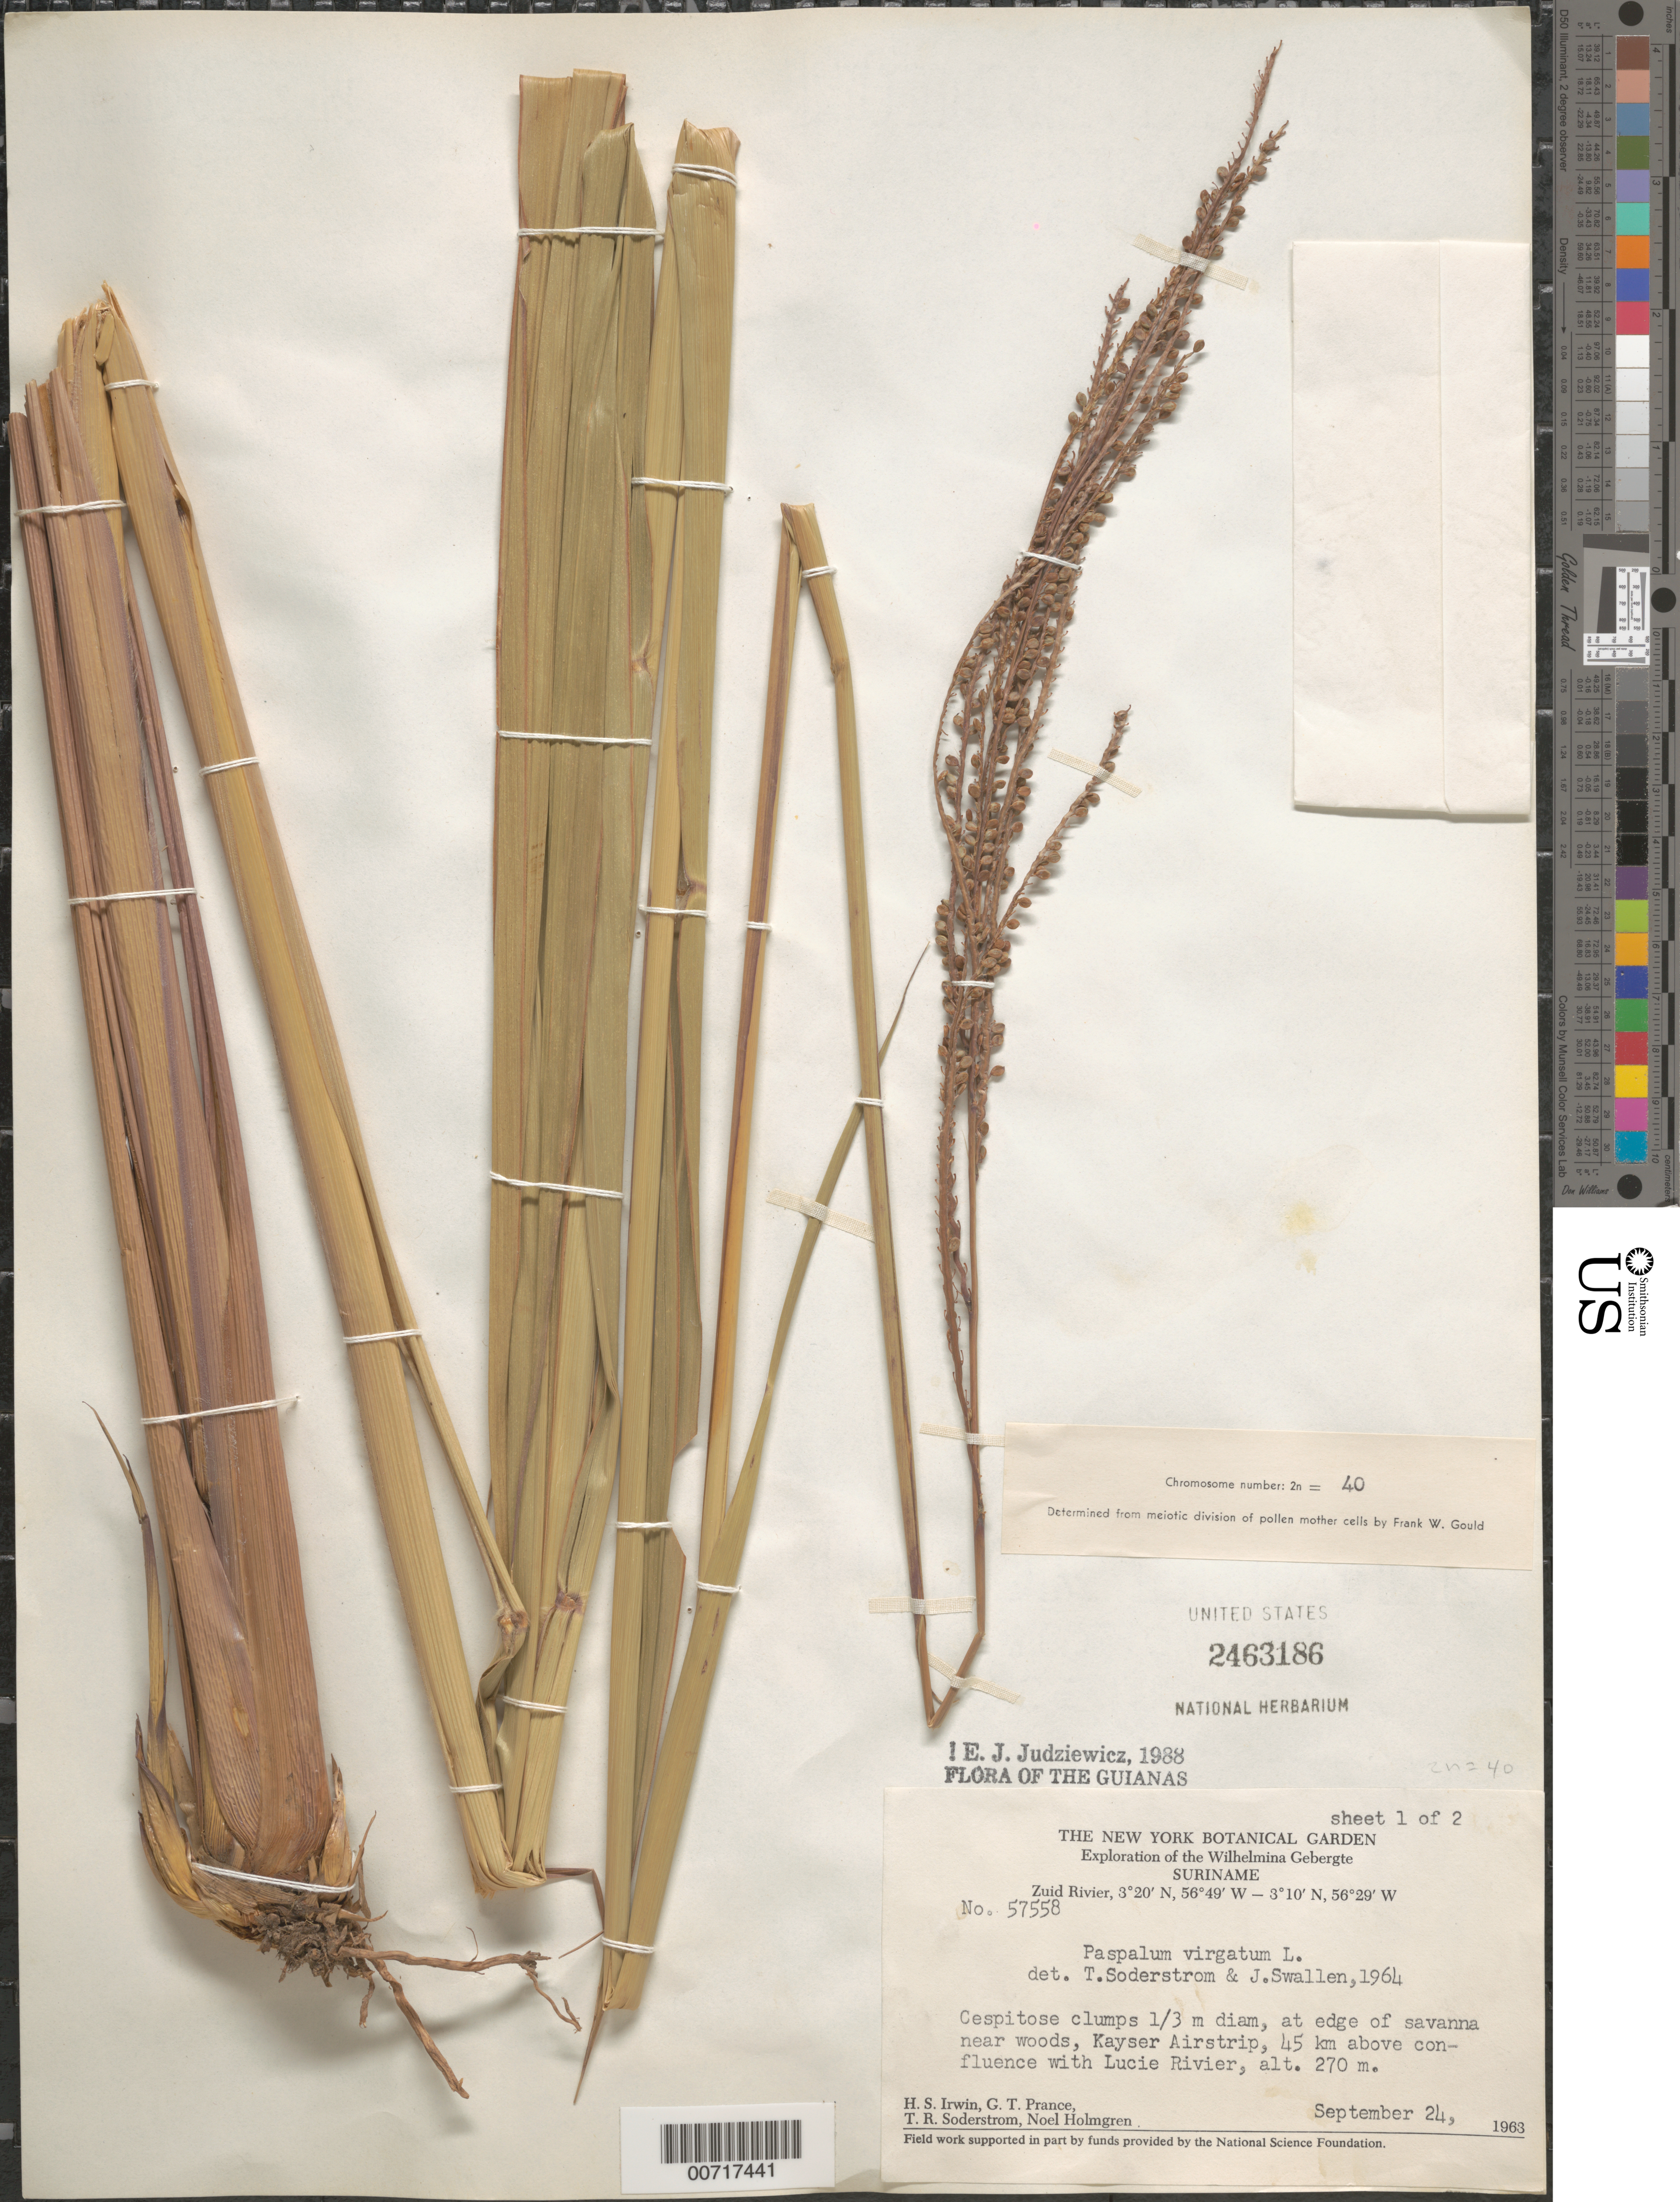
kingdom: Plantae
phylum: Tracheophyta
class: Liliopsida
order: Poales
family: Poaceae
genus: Paspalum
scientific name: Paspalum virgatum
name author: L.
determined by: Judziewicz, E. J.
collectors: H. Irwin, G. T. Prance, T. R. Soderstrom & N. H. Holmgren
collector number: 57558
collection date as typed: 24-Sep-63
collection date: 1963-09-24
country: Suriname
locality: Kayser Airstrip, Zuid R., 45 km above confl. with Lucie R., Wilhelmina Gebergte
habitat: Edge of savanna near woods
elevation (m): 270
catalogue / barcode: US 2463186